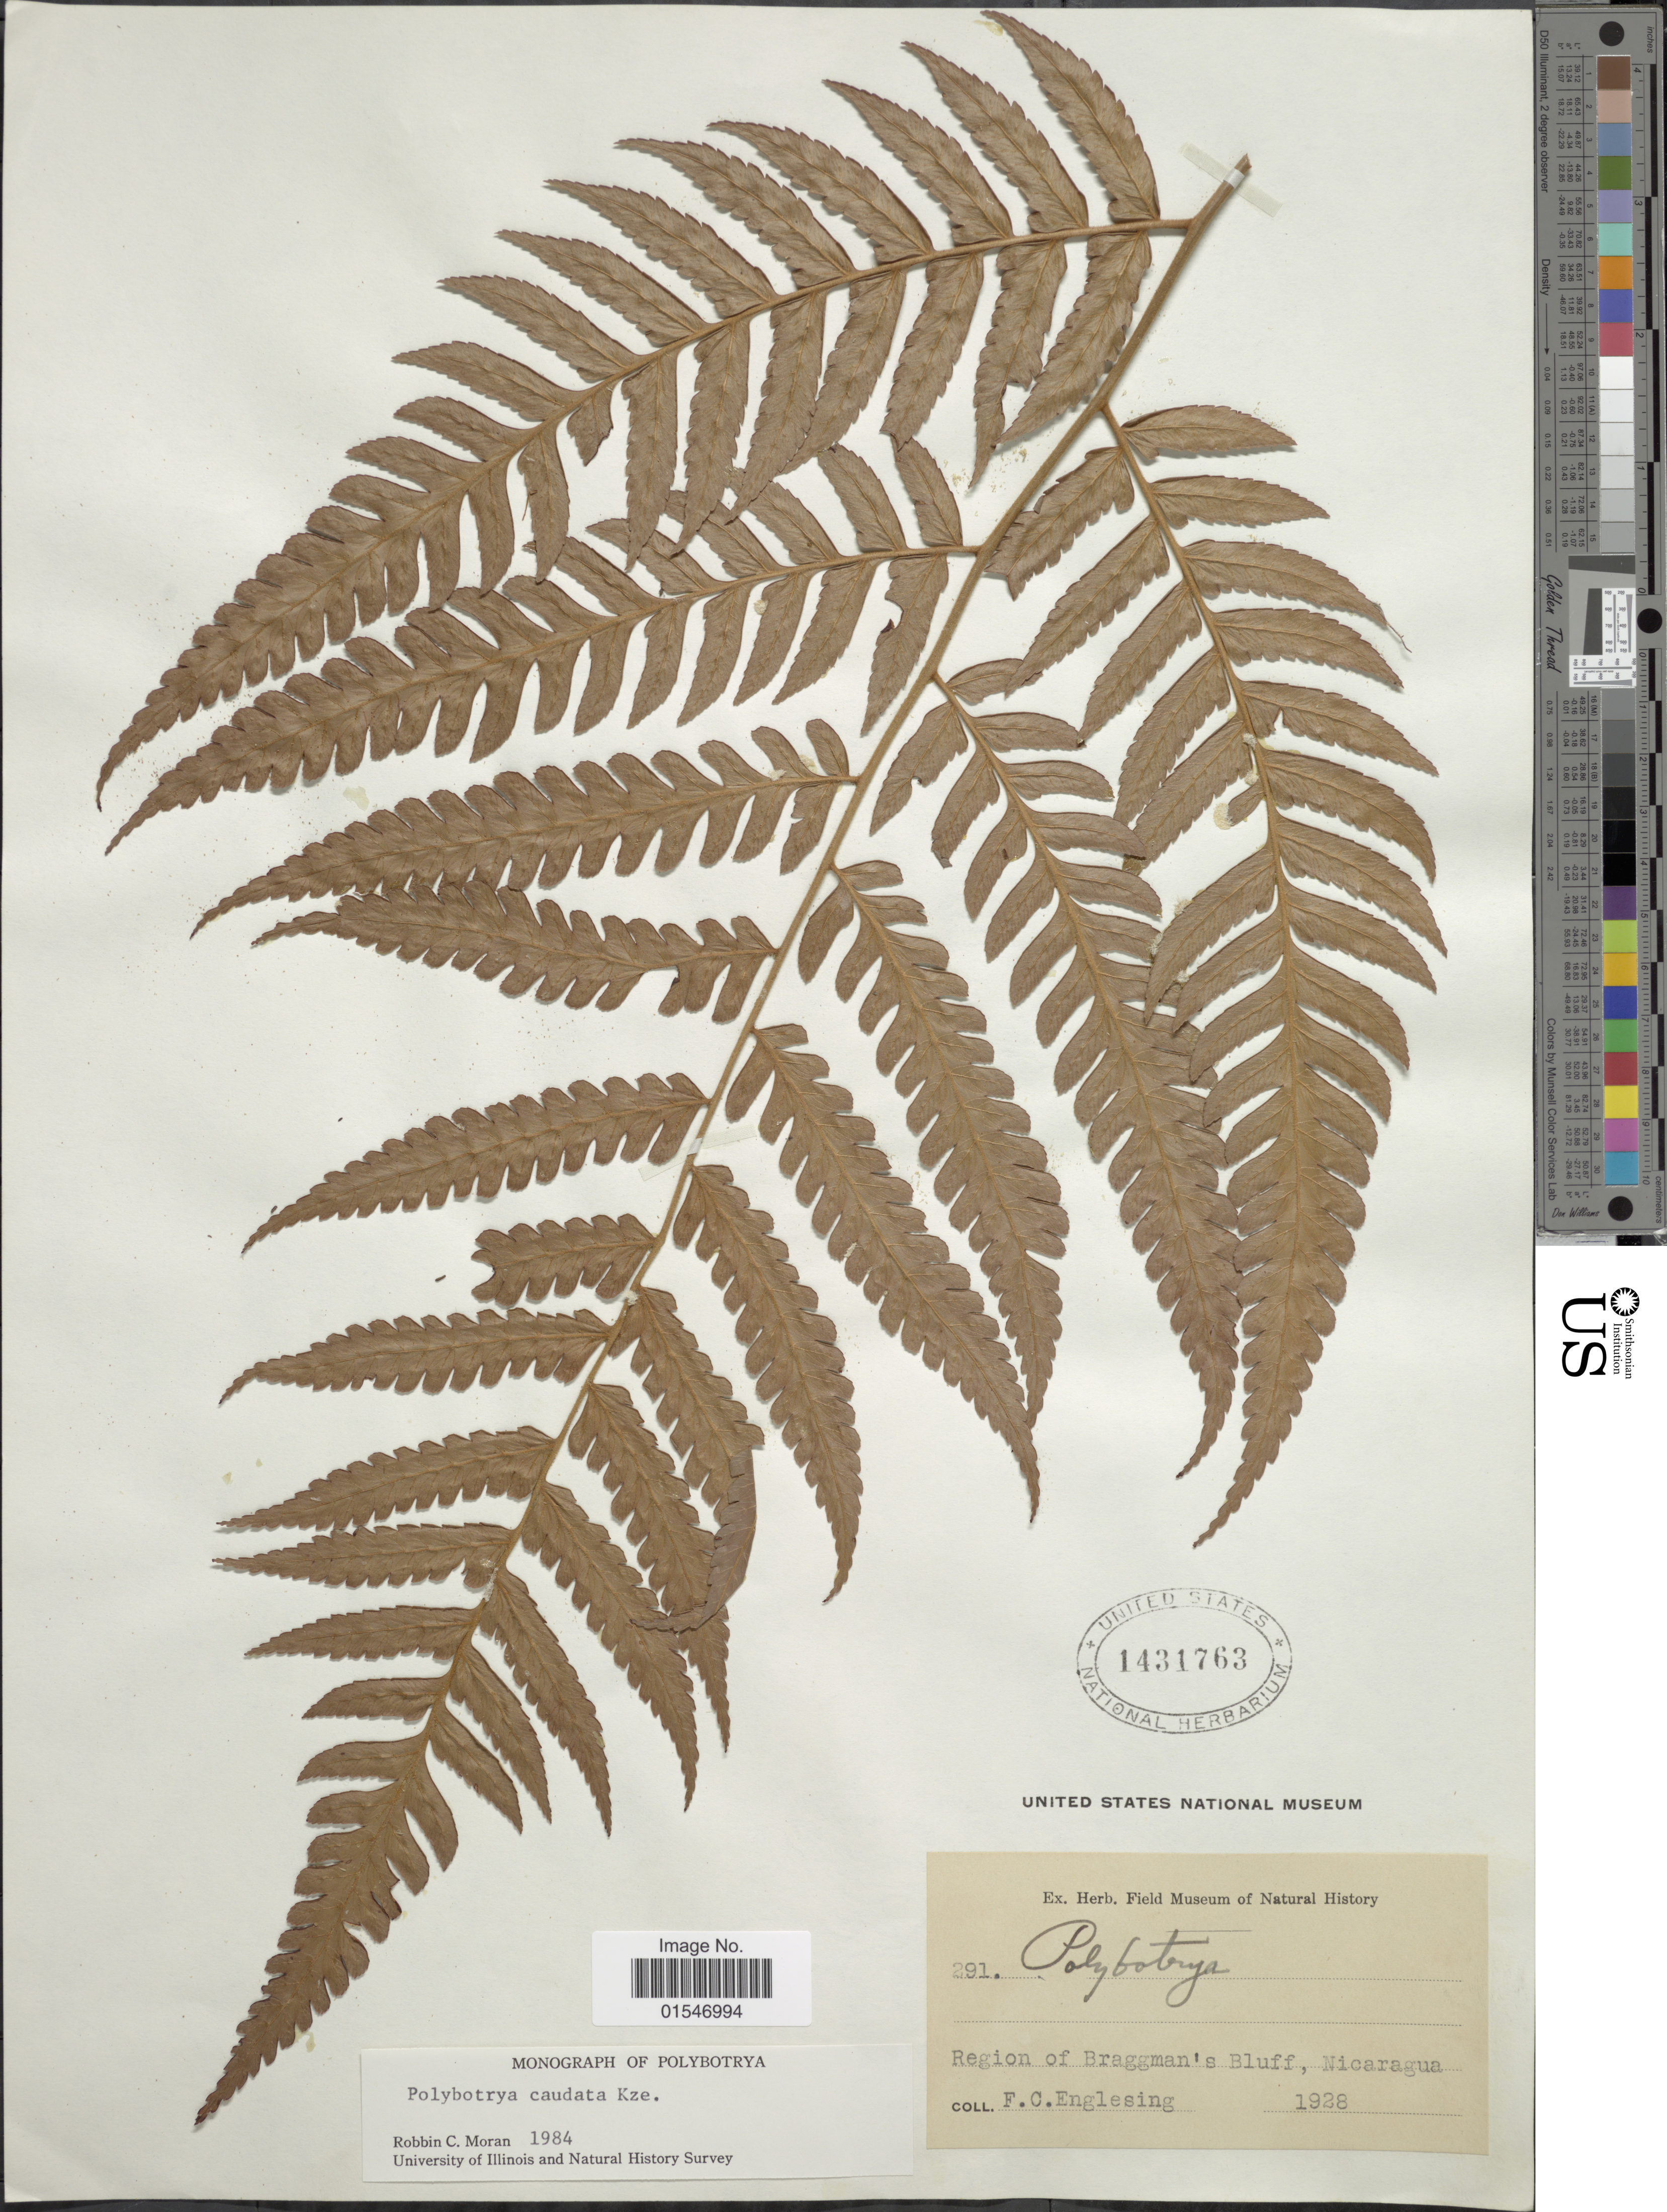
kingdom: Plantae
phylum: Tracheophyta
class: Polypodiopsida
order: Polypodiales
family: Dryopteridaceae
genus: Polybotrya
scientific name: Polybotrya caudata f. villosa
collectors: F. Englesing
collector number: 291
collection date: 1928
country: Nicaragua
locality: Region of Braggman's Bluff, Nicaragua.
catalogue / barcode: US 1431763